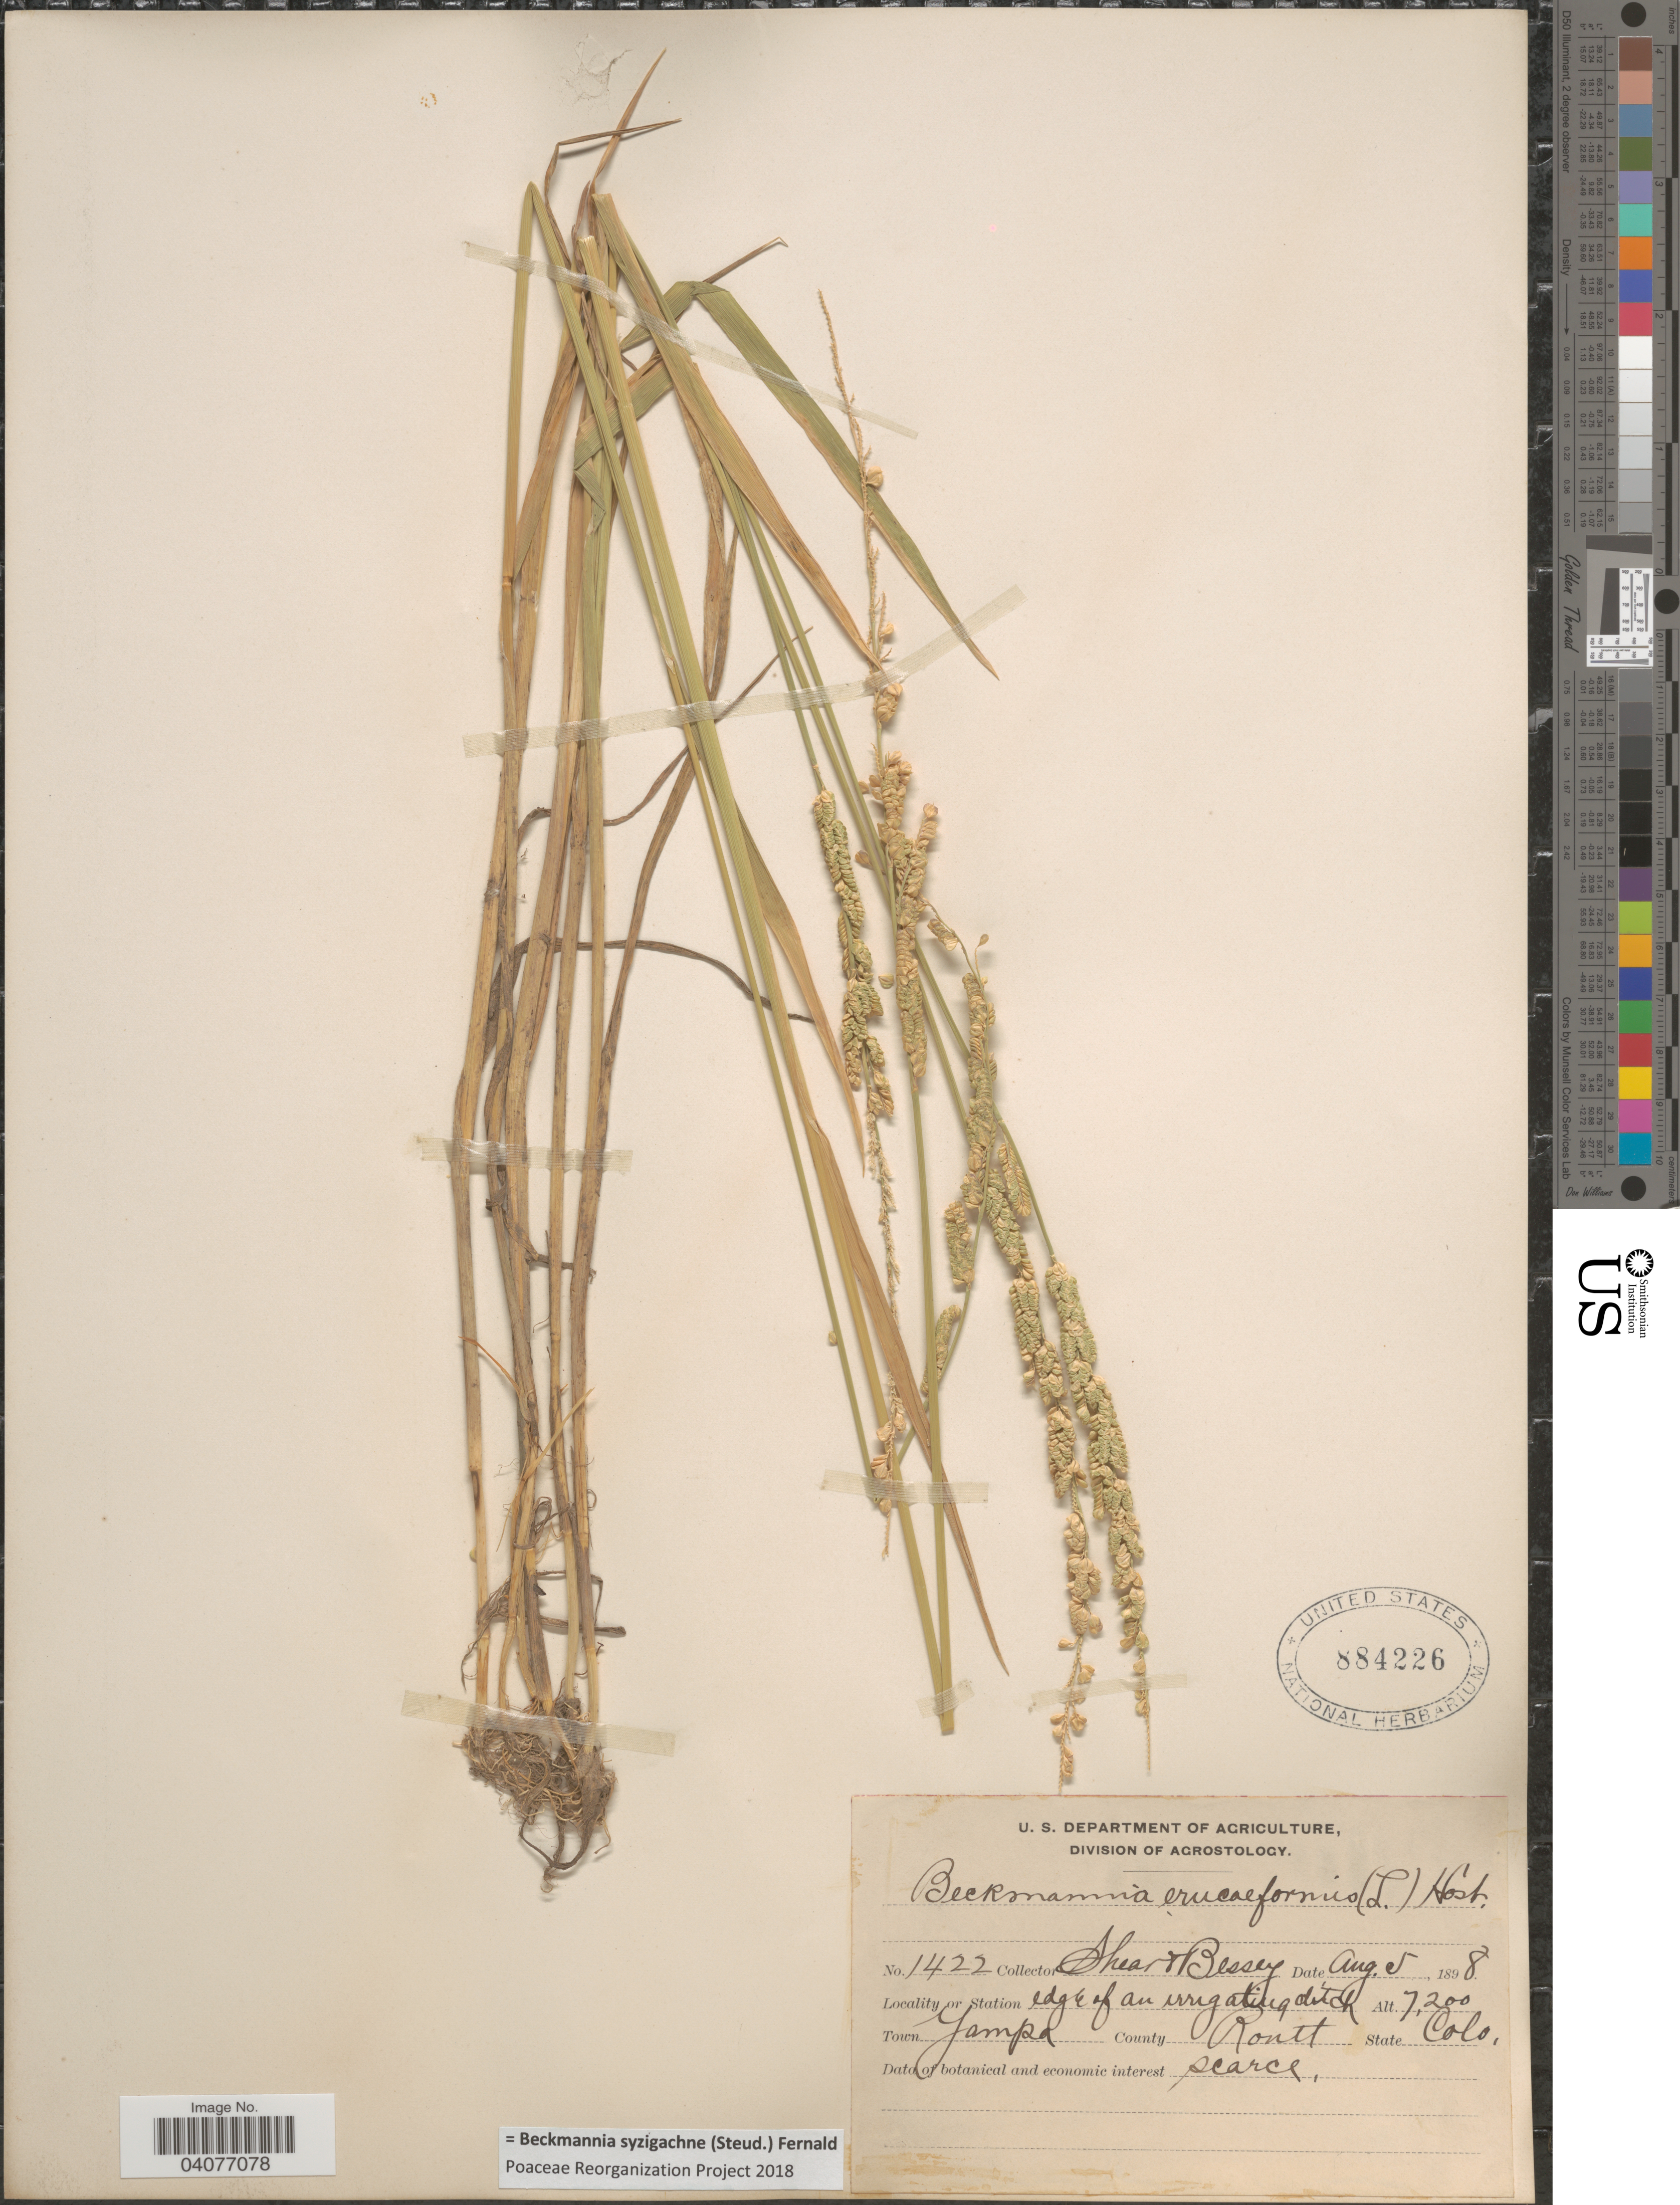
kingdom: Plantae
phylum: Tracheophyta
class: Liliopsida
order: Poales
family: Poaceae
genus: Beckmannia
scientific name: Beckmannia syzigachne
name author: (Steud.) Fernald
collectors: -- Shear & -. Bessey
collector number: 1422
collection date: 1898-08-05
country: United States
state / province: Colorado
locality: Edge of an irrigation ditch. Town Yampa. County Routt.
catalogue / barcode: US 884226